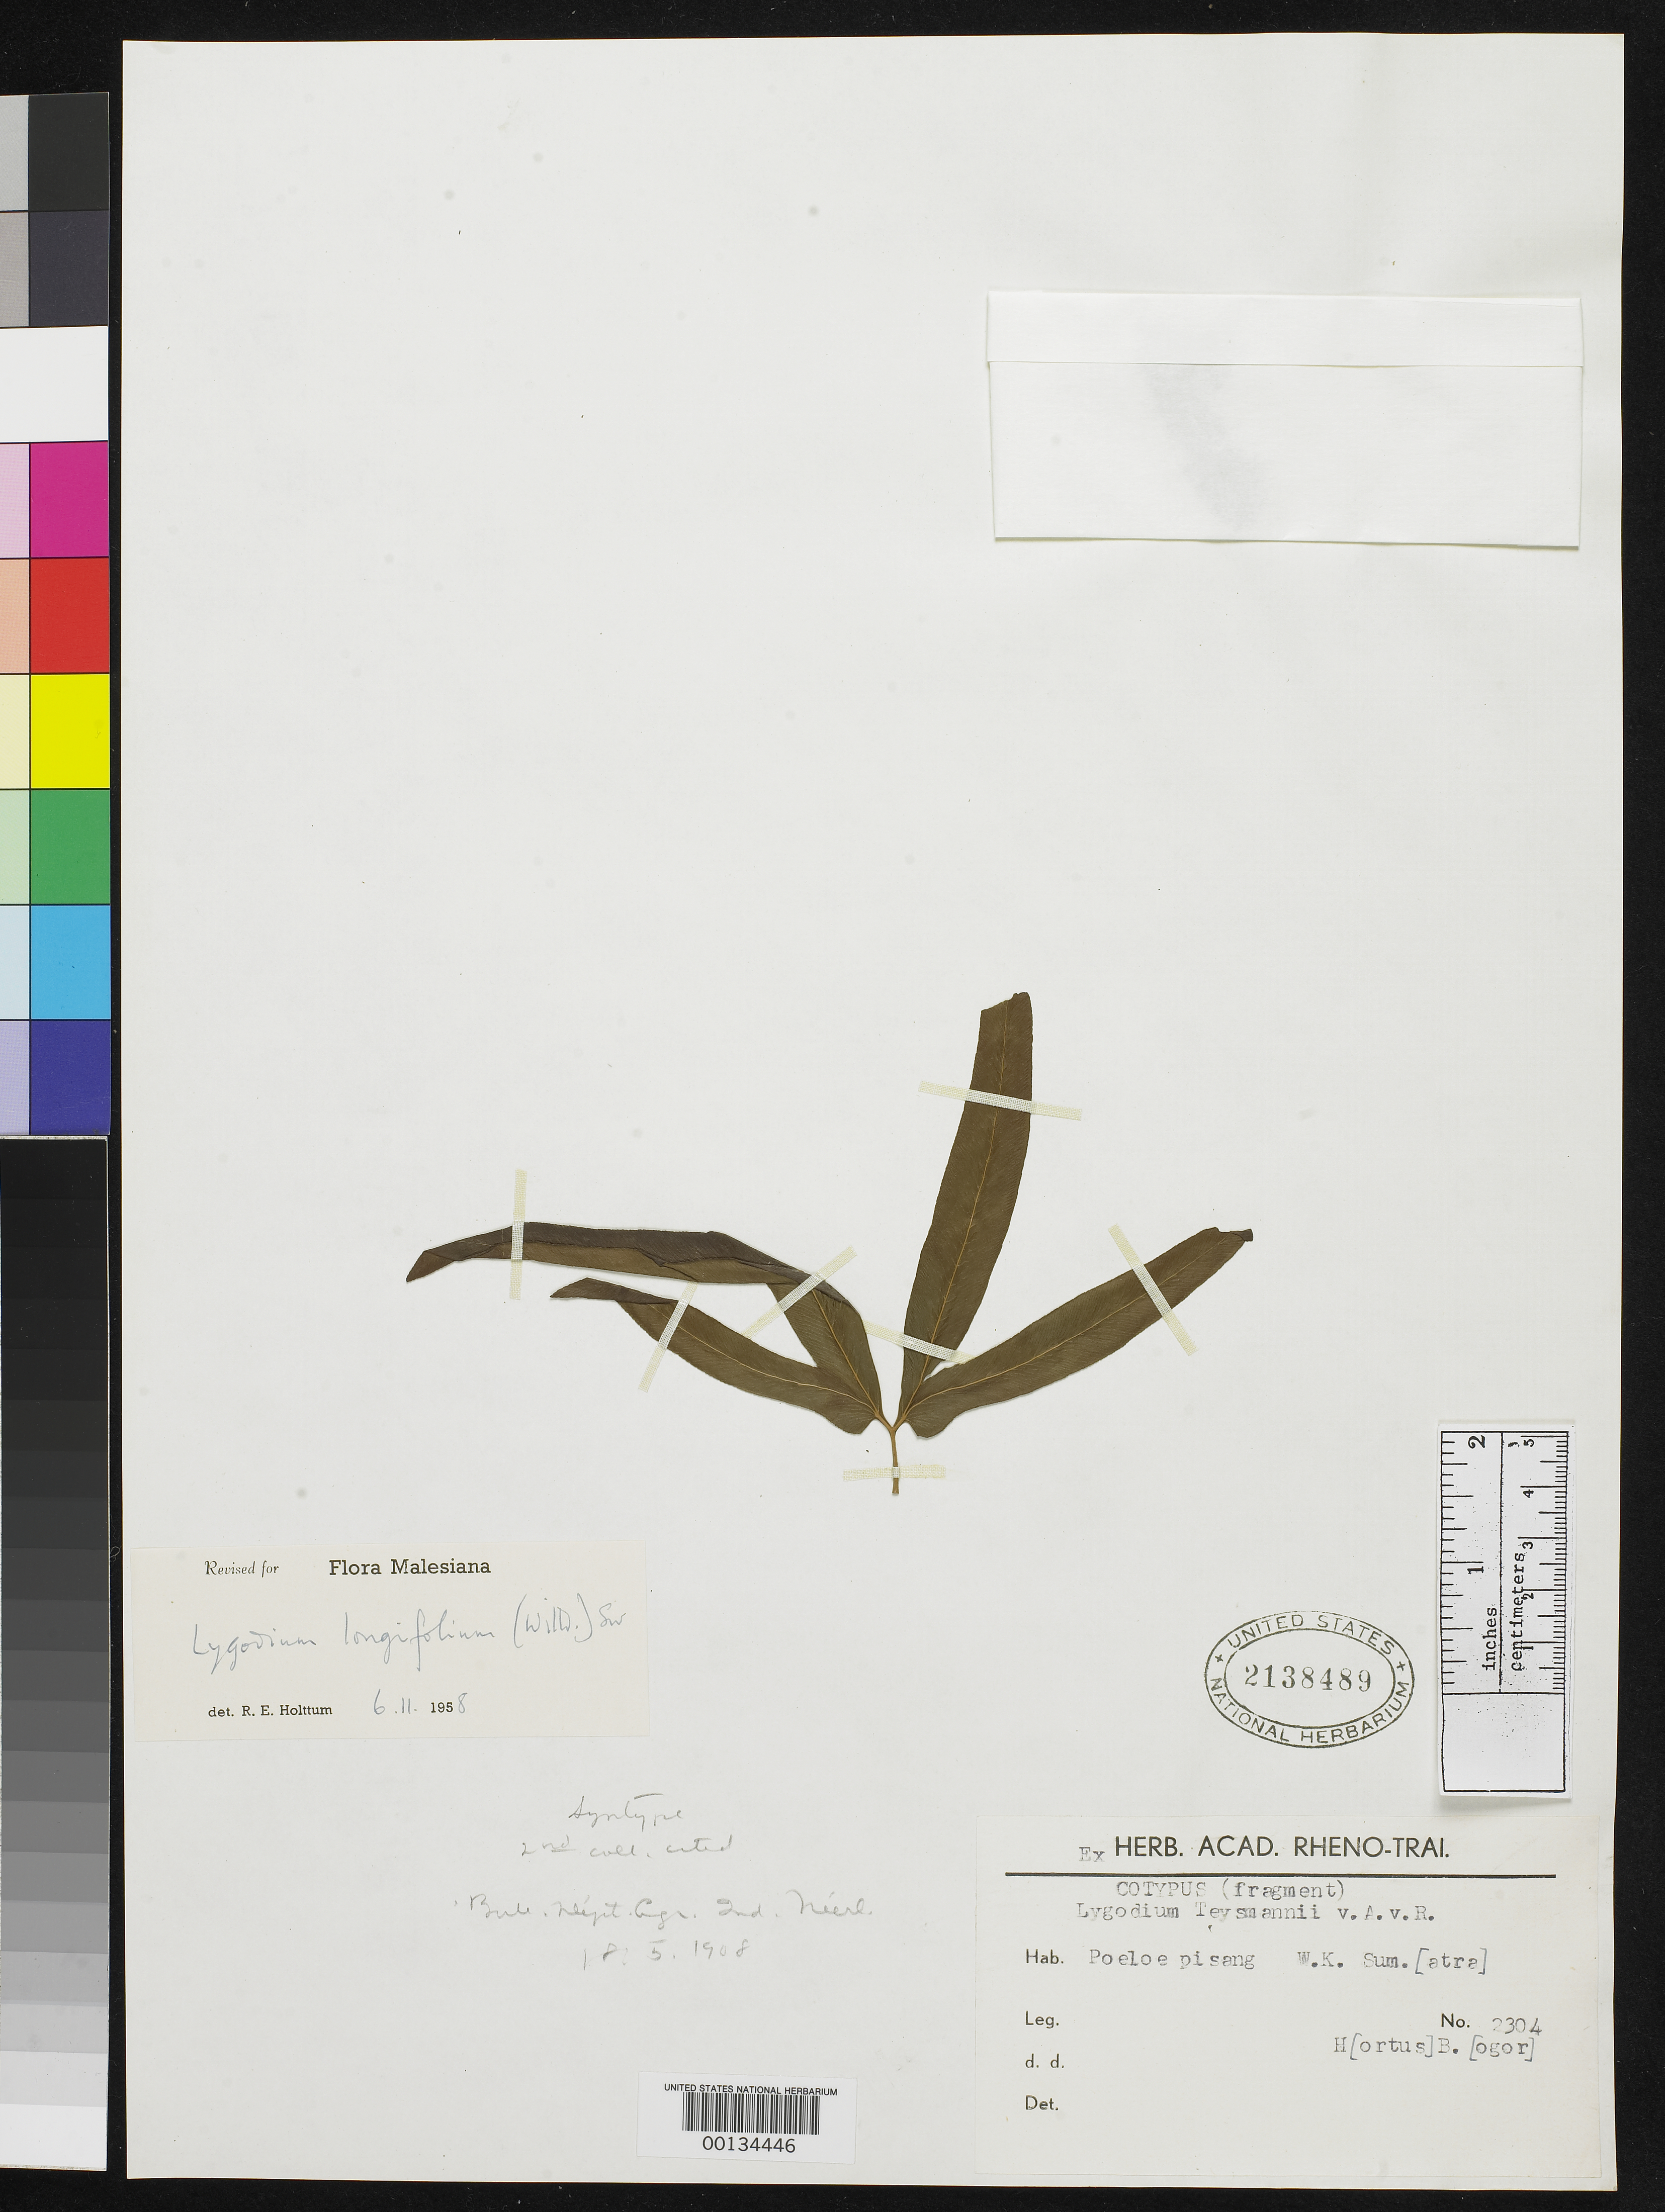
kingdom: Plantae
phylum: Tracheophyta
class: Polypodiopsida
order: Schizaeales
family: Lygodiaceae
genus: Lygodium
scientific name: Lygodium teysmannii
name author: Alderw.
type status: Syntype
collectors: ex Hort. Bogor.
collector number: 2304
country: Indonesia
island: Sumatra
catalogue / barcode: US 2138489